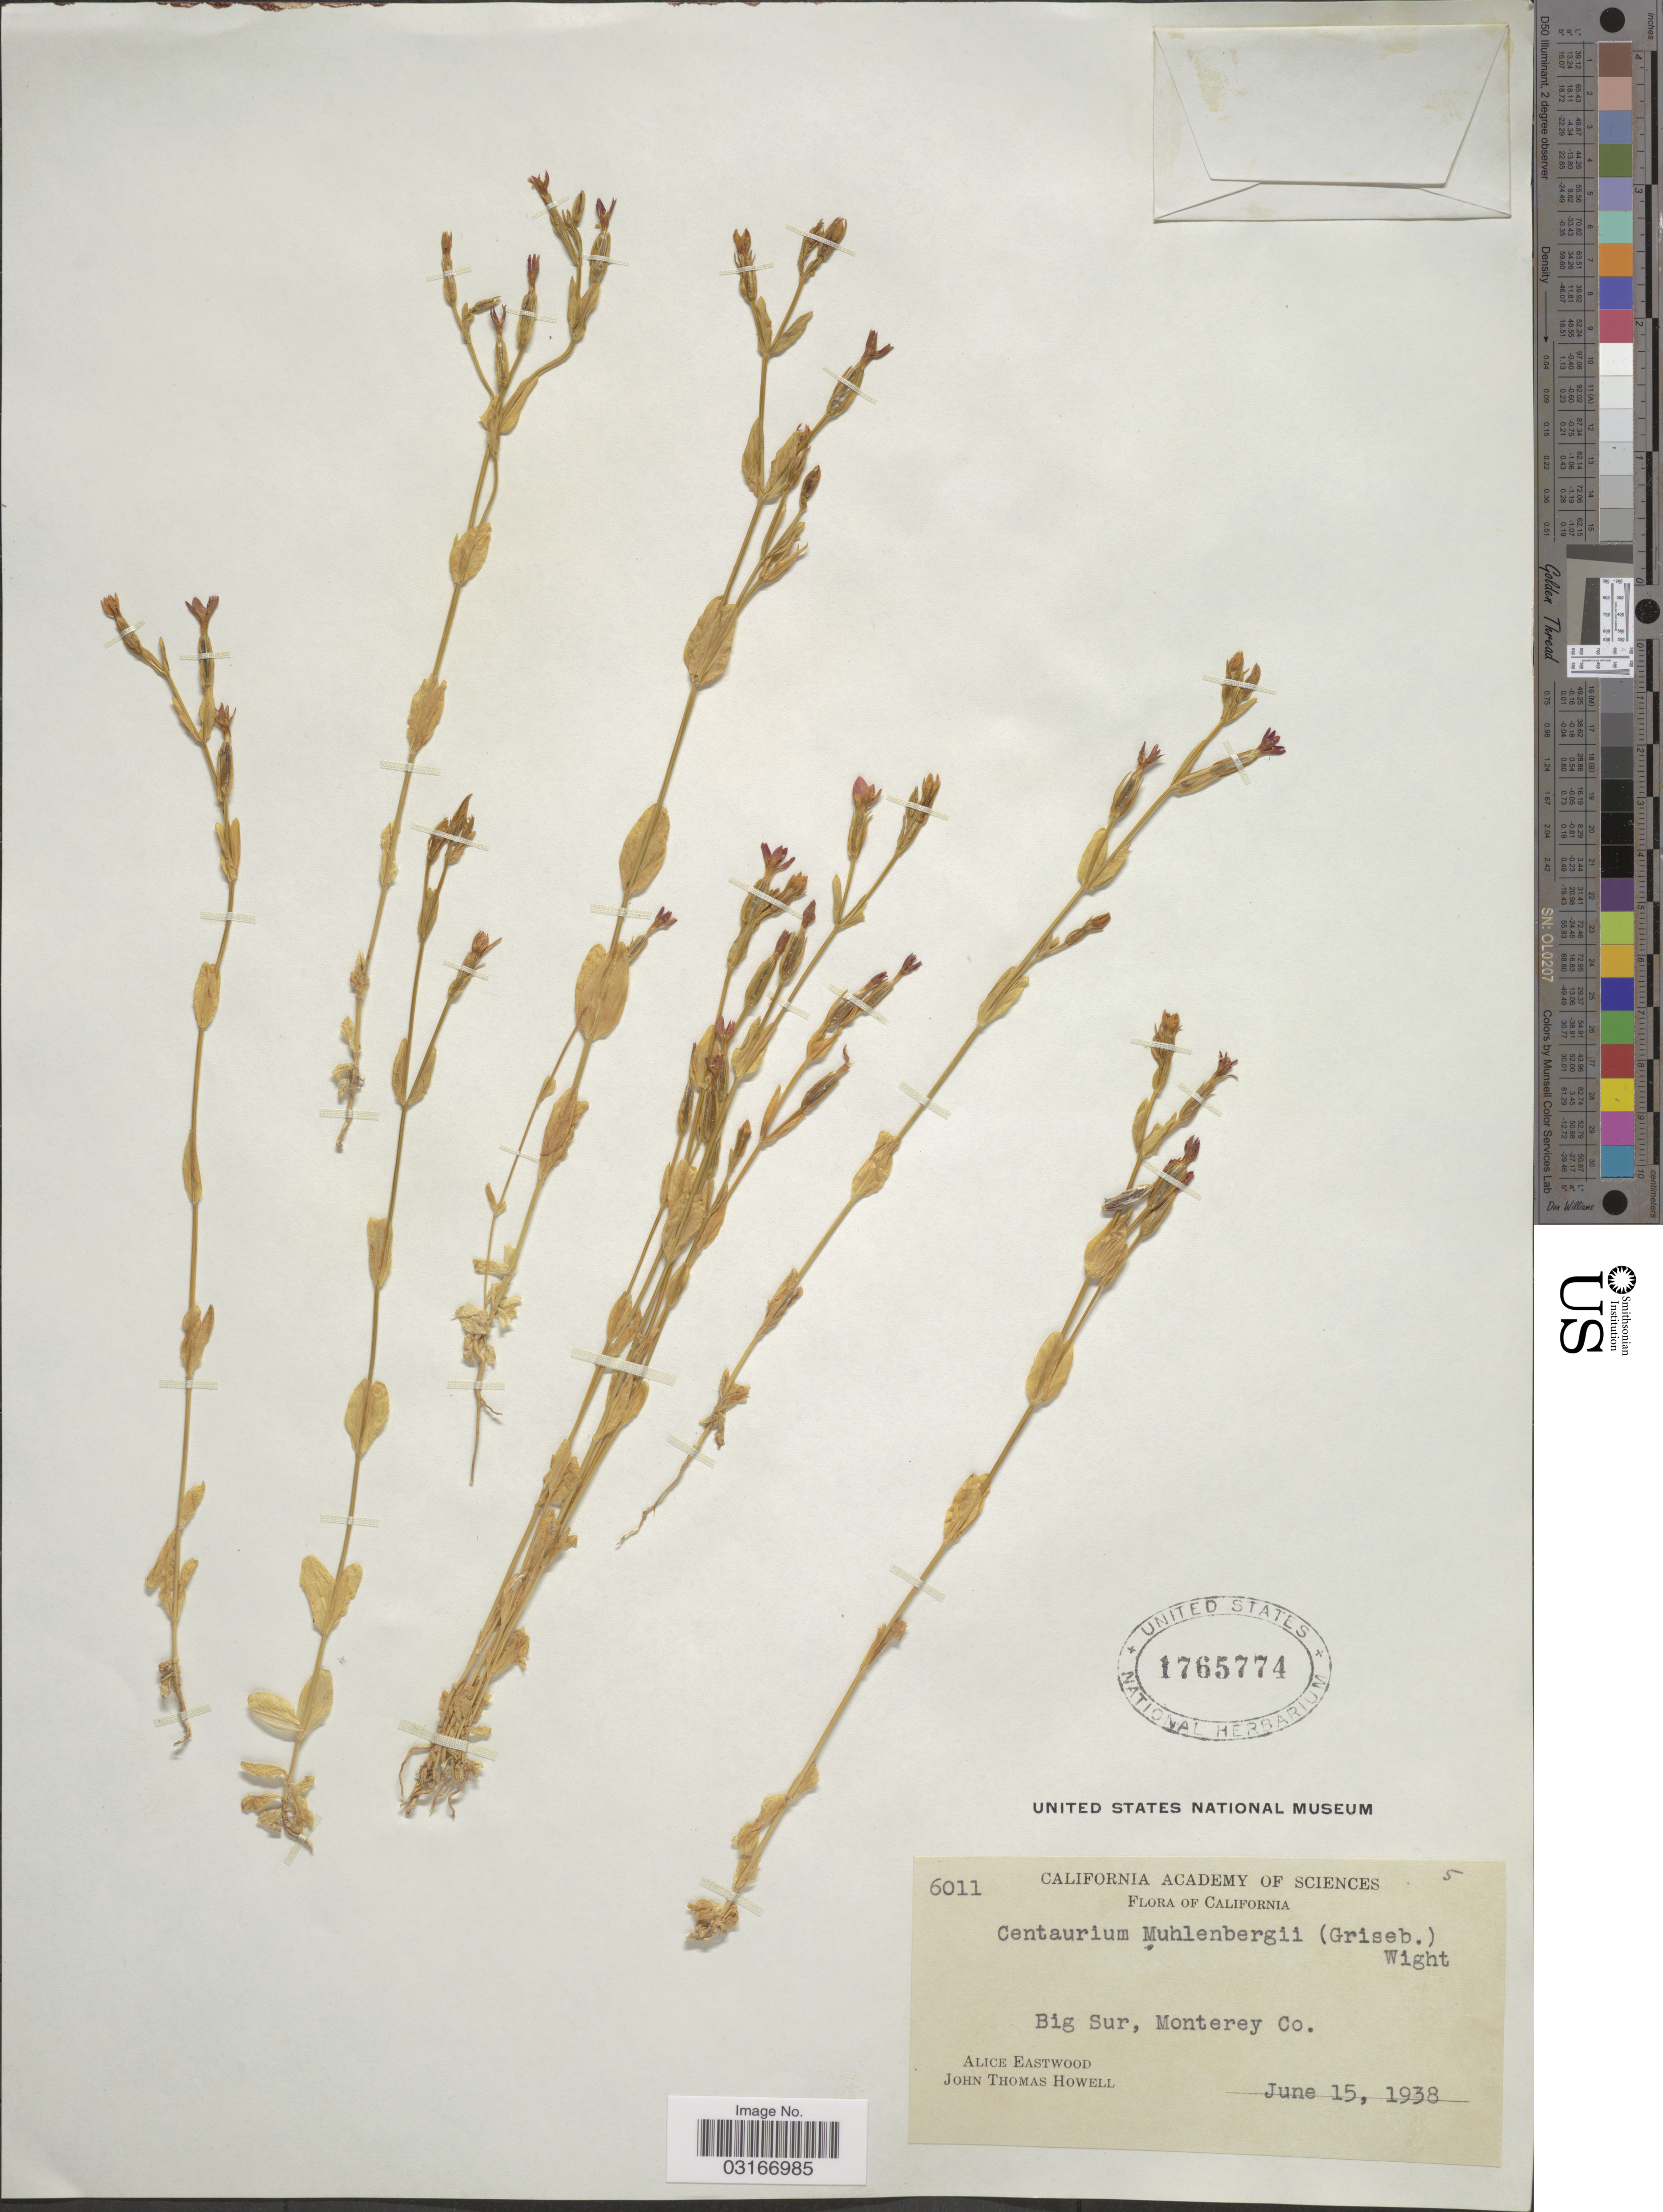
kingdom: Plantae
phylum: Tracheophyta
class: Magnoliopsida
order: Gentianales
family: Gentianaceae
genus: Centaurium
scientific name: Centaurium muehlenbergii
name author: (Griseb.) W. Wight ex Piper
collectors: A. Eastwood & J. T. Howell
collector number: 6011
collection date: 1938-06-15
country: United States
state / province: California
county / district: Monterey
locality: Big Sur, Monterey Co.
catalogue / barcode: US 1765774